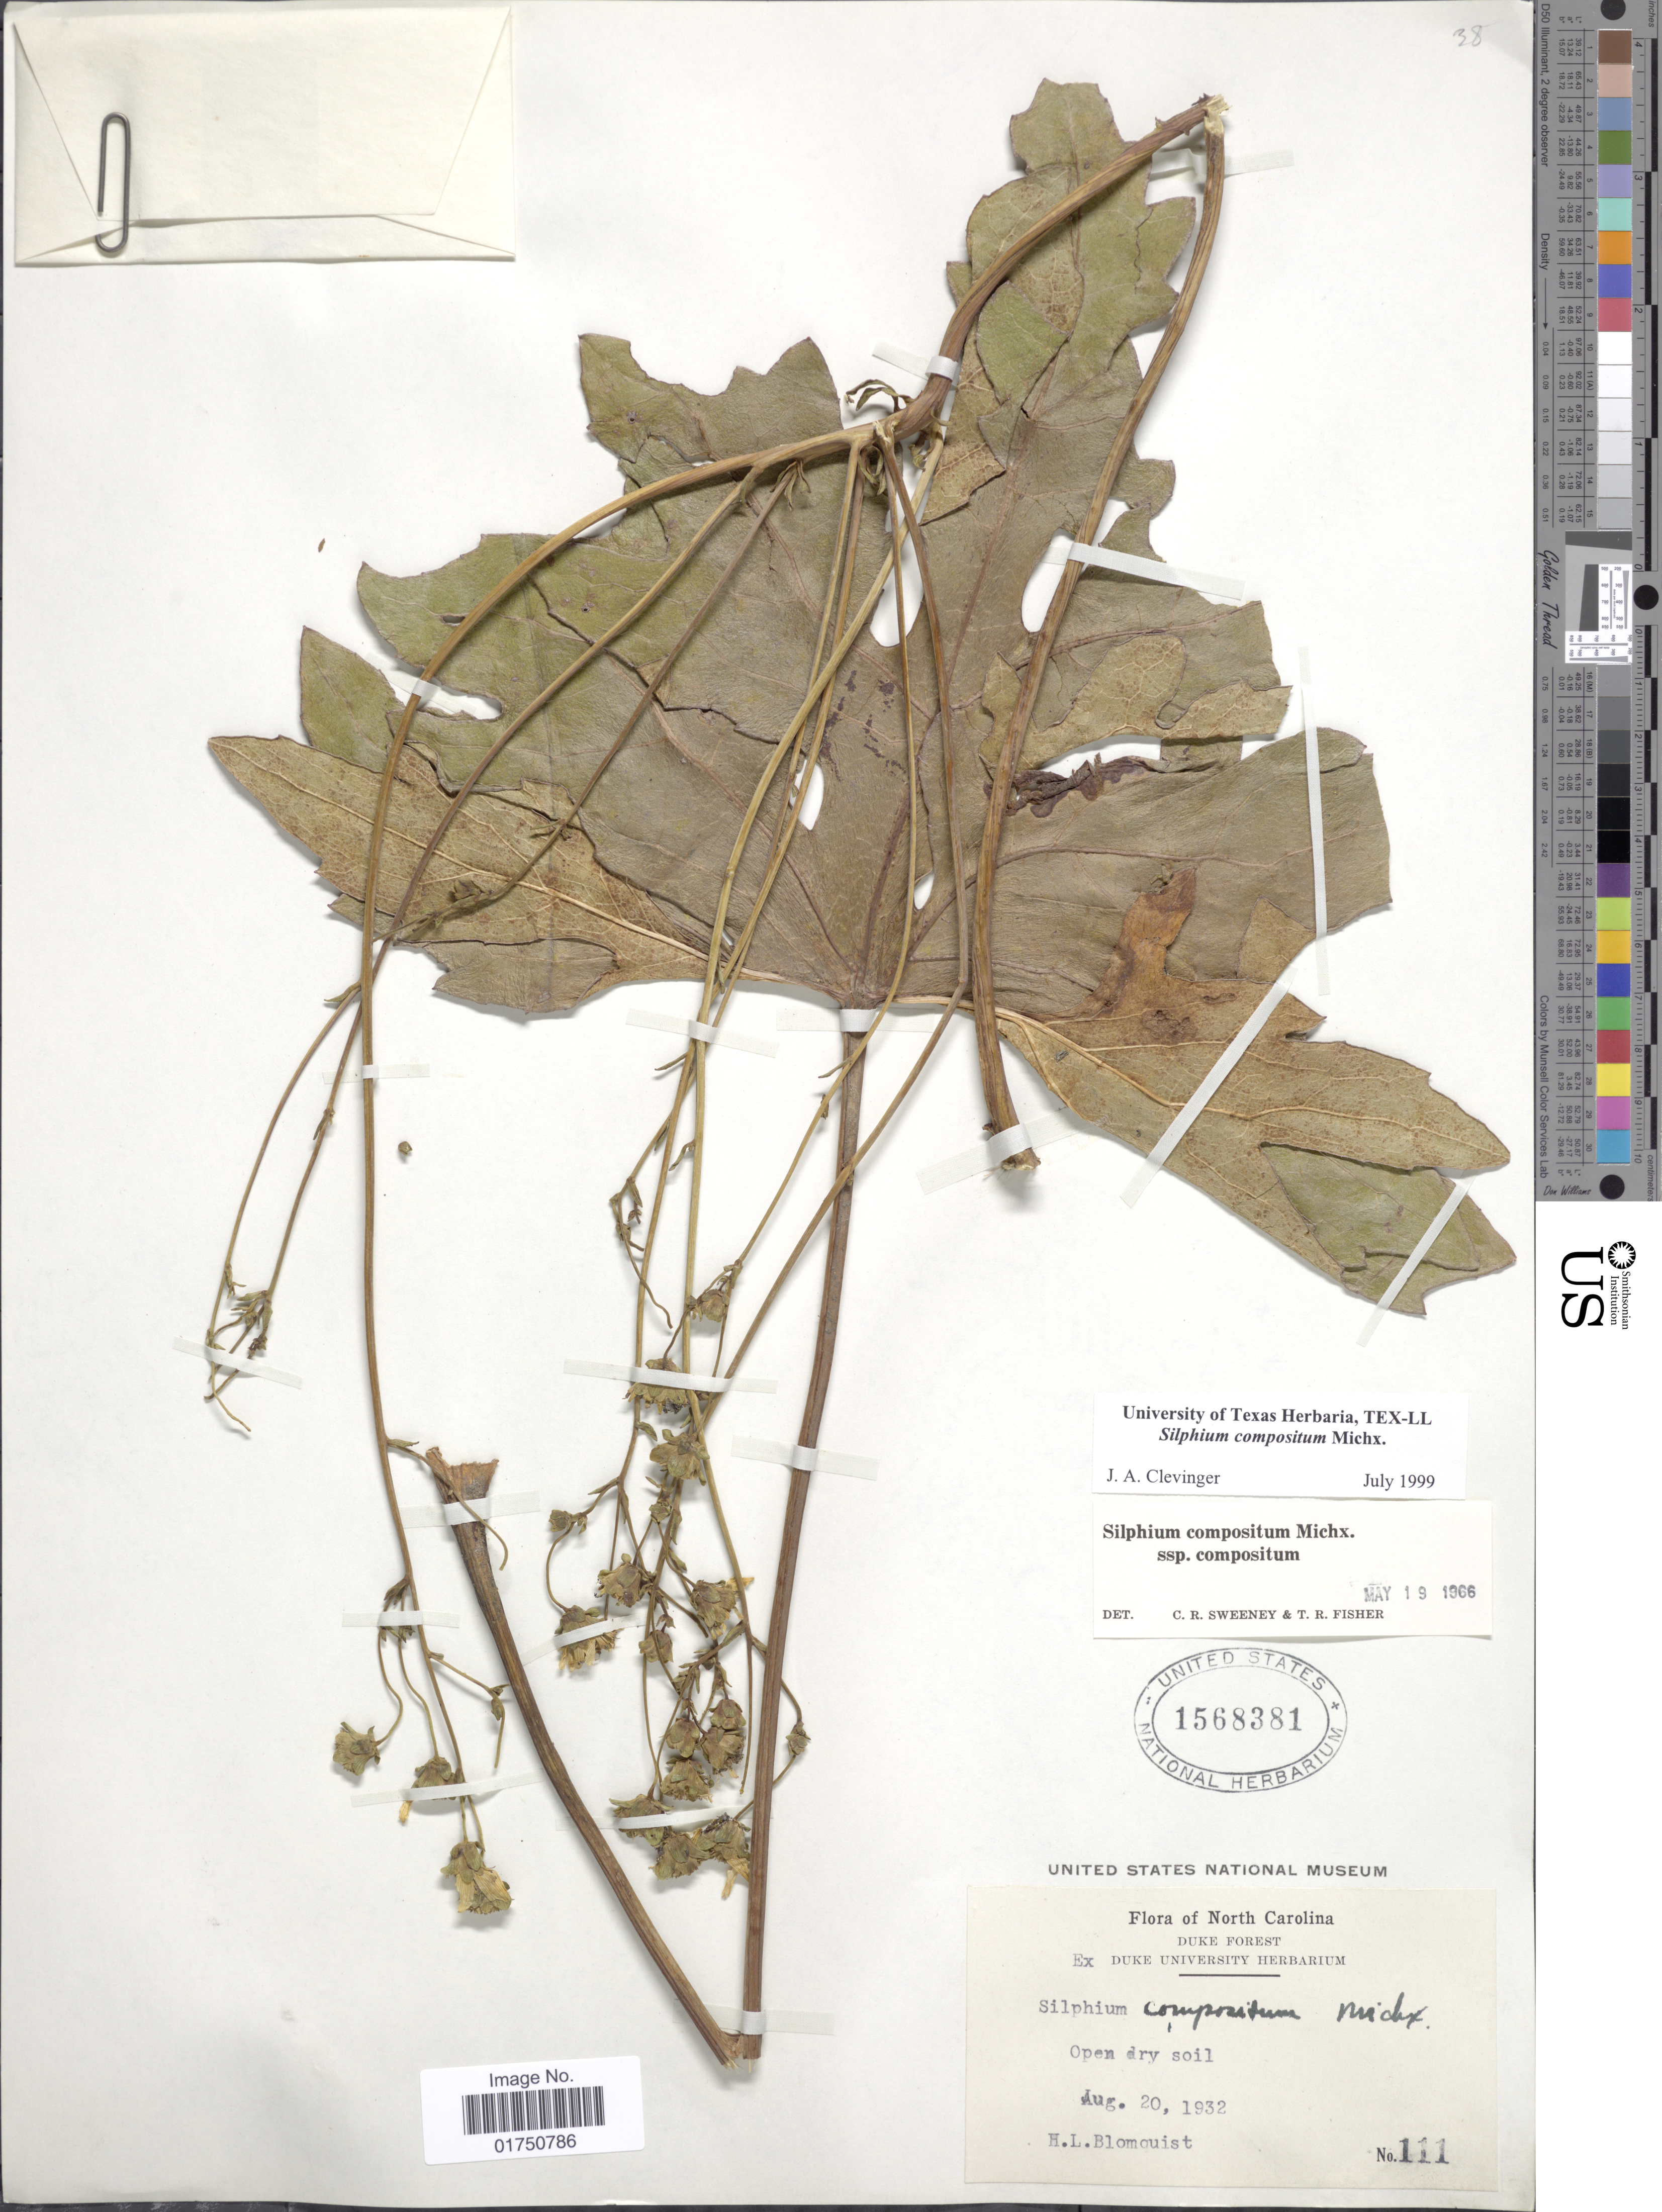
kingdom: Plantae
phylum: Tracheophyta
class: Magnoliopsida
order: Asterales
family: Asteraceae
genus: Silphium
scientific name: Silphium compositum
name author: Michx.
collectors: H. Blomquist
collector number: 111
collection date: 1932-08-20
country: United States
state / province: North Carolina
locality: Duke Forest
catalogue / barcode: US 1568381